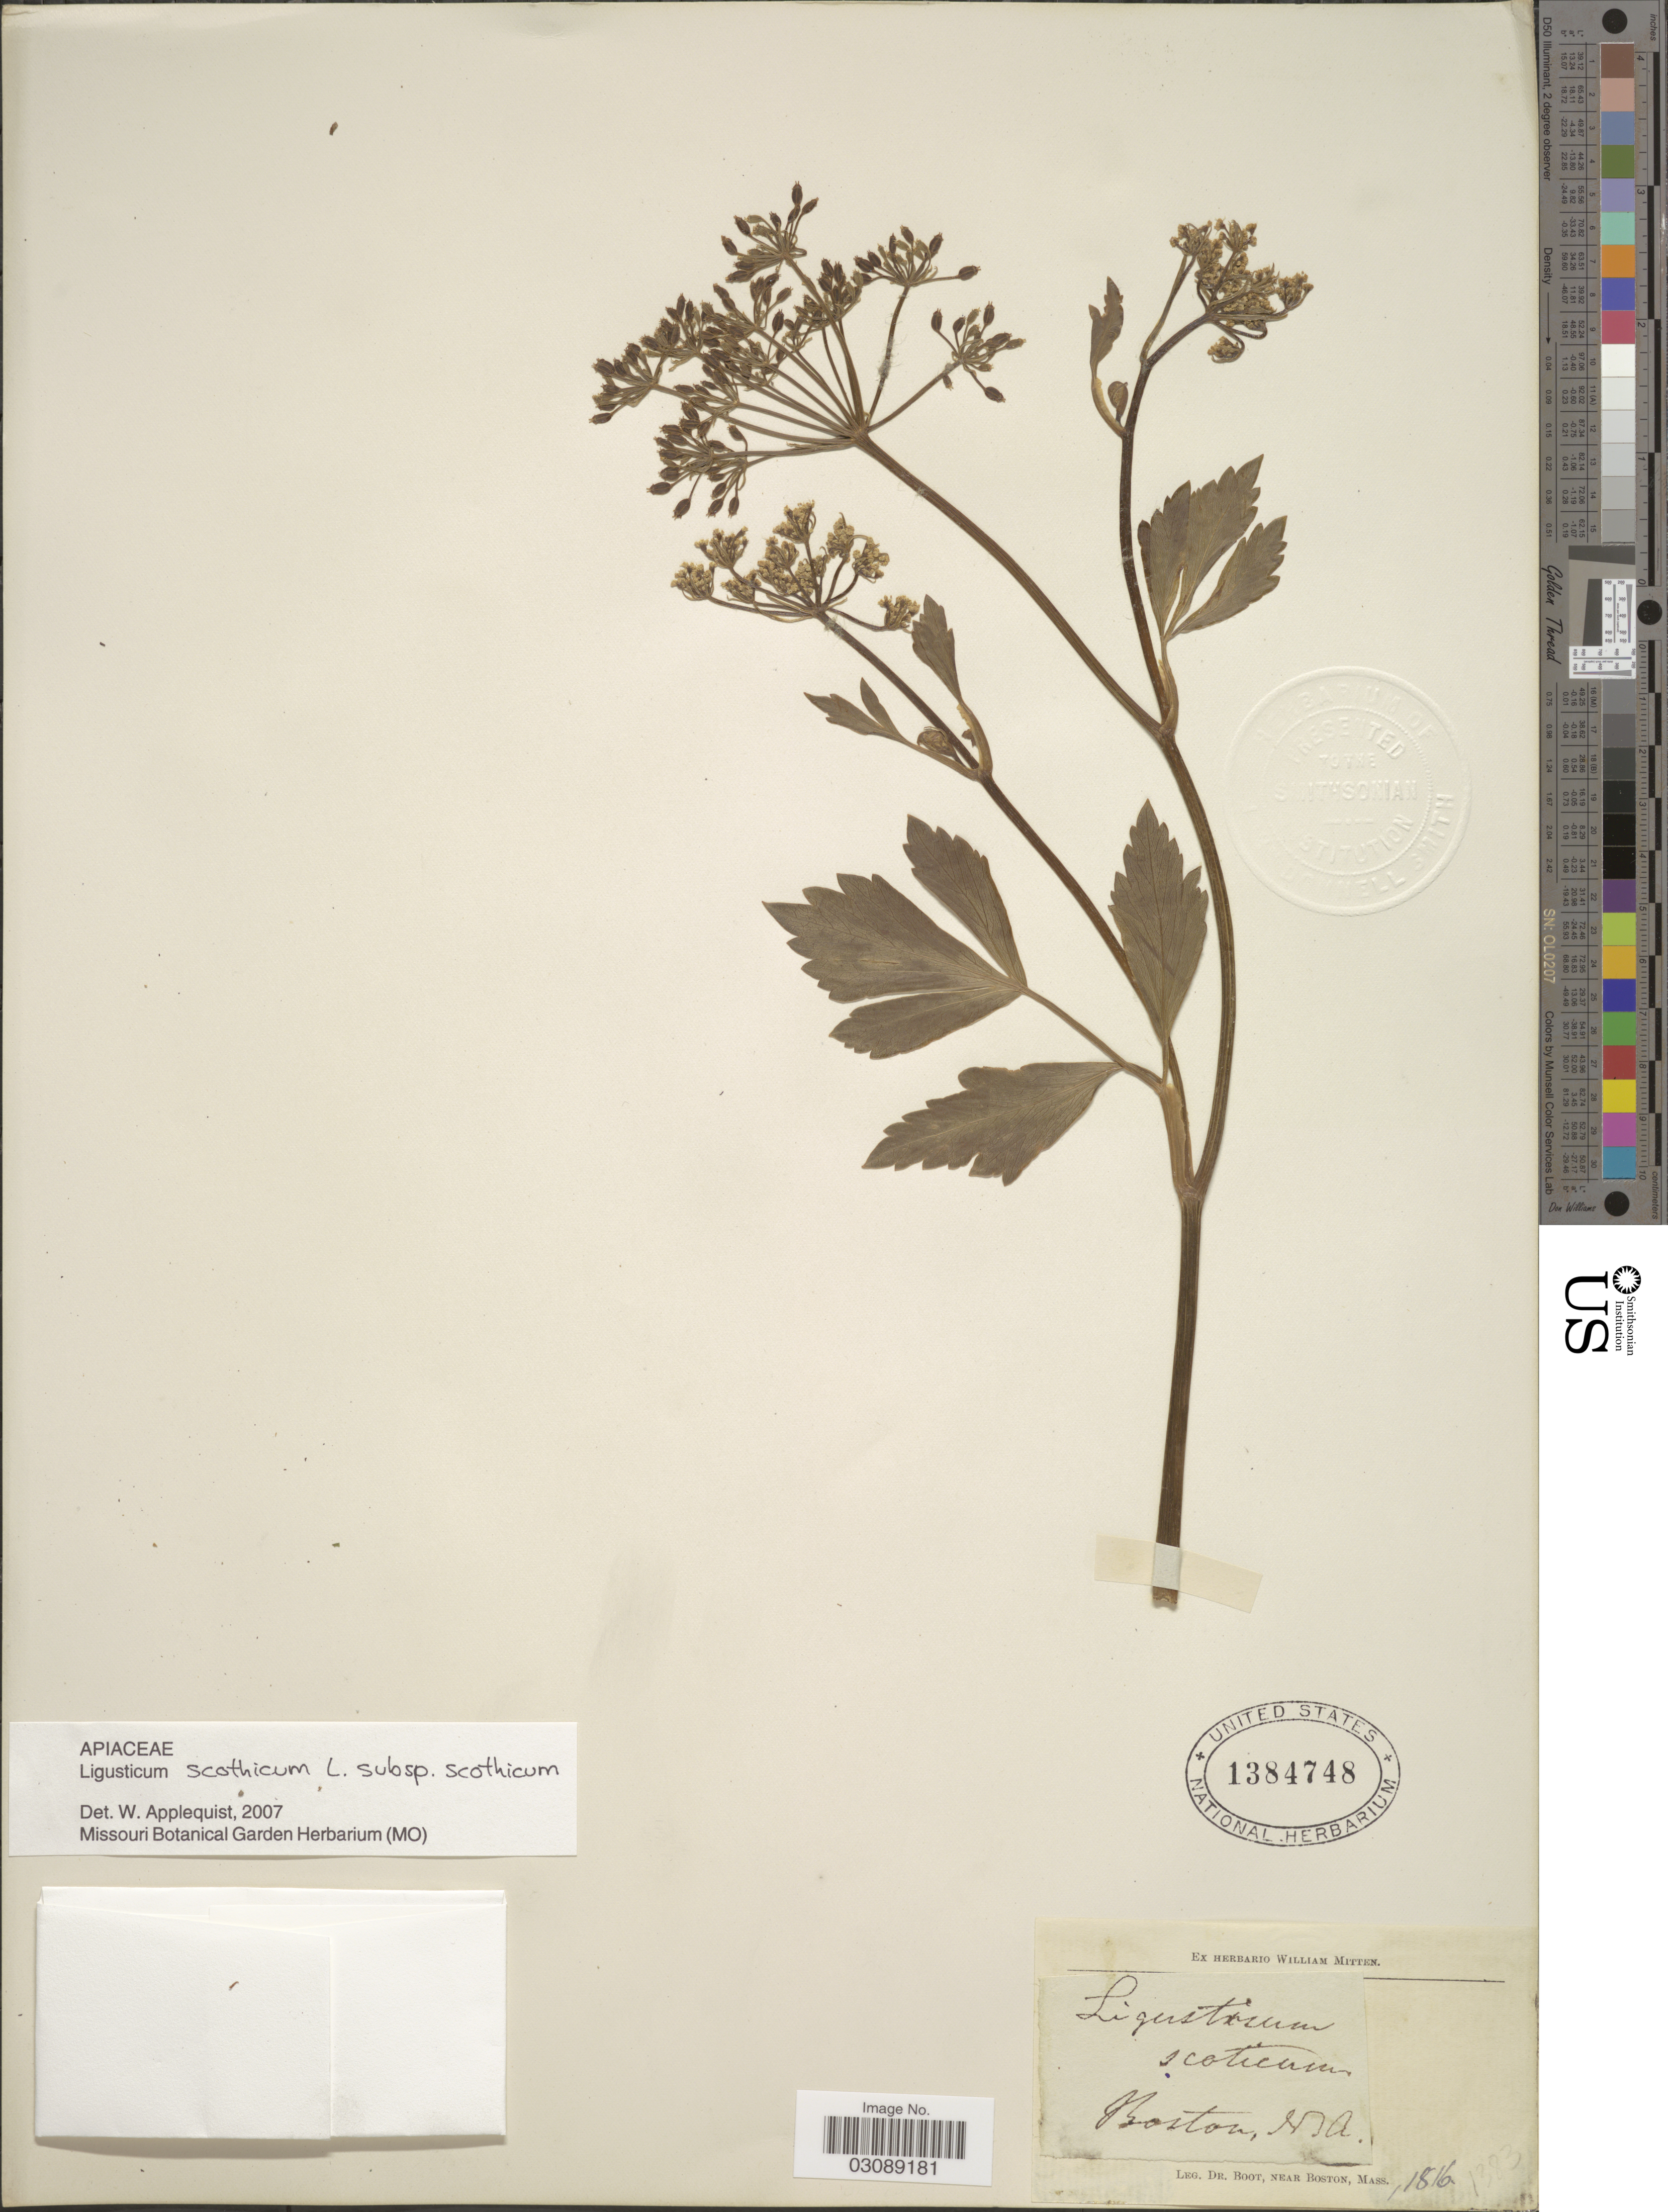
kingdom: Plantae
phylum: Tracheophyta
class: Magnoliopsida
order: Apiales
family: Apiaceae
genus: Ligusticum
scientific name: Ligusticum scoticum subsp. scoticum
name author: L.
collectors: -. Boot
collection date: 1816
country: United States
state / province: Massachusetts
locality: Boston, MA.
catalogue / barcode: US 1384748